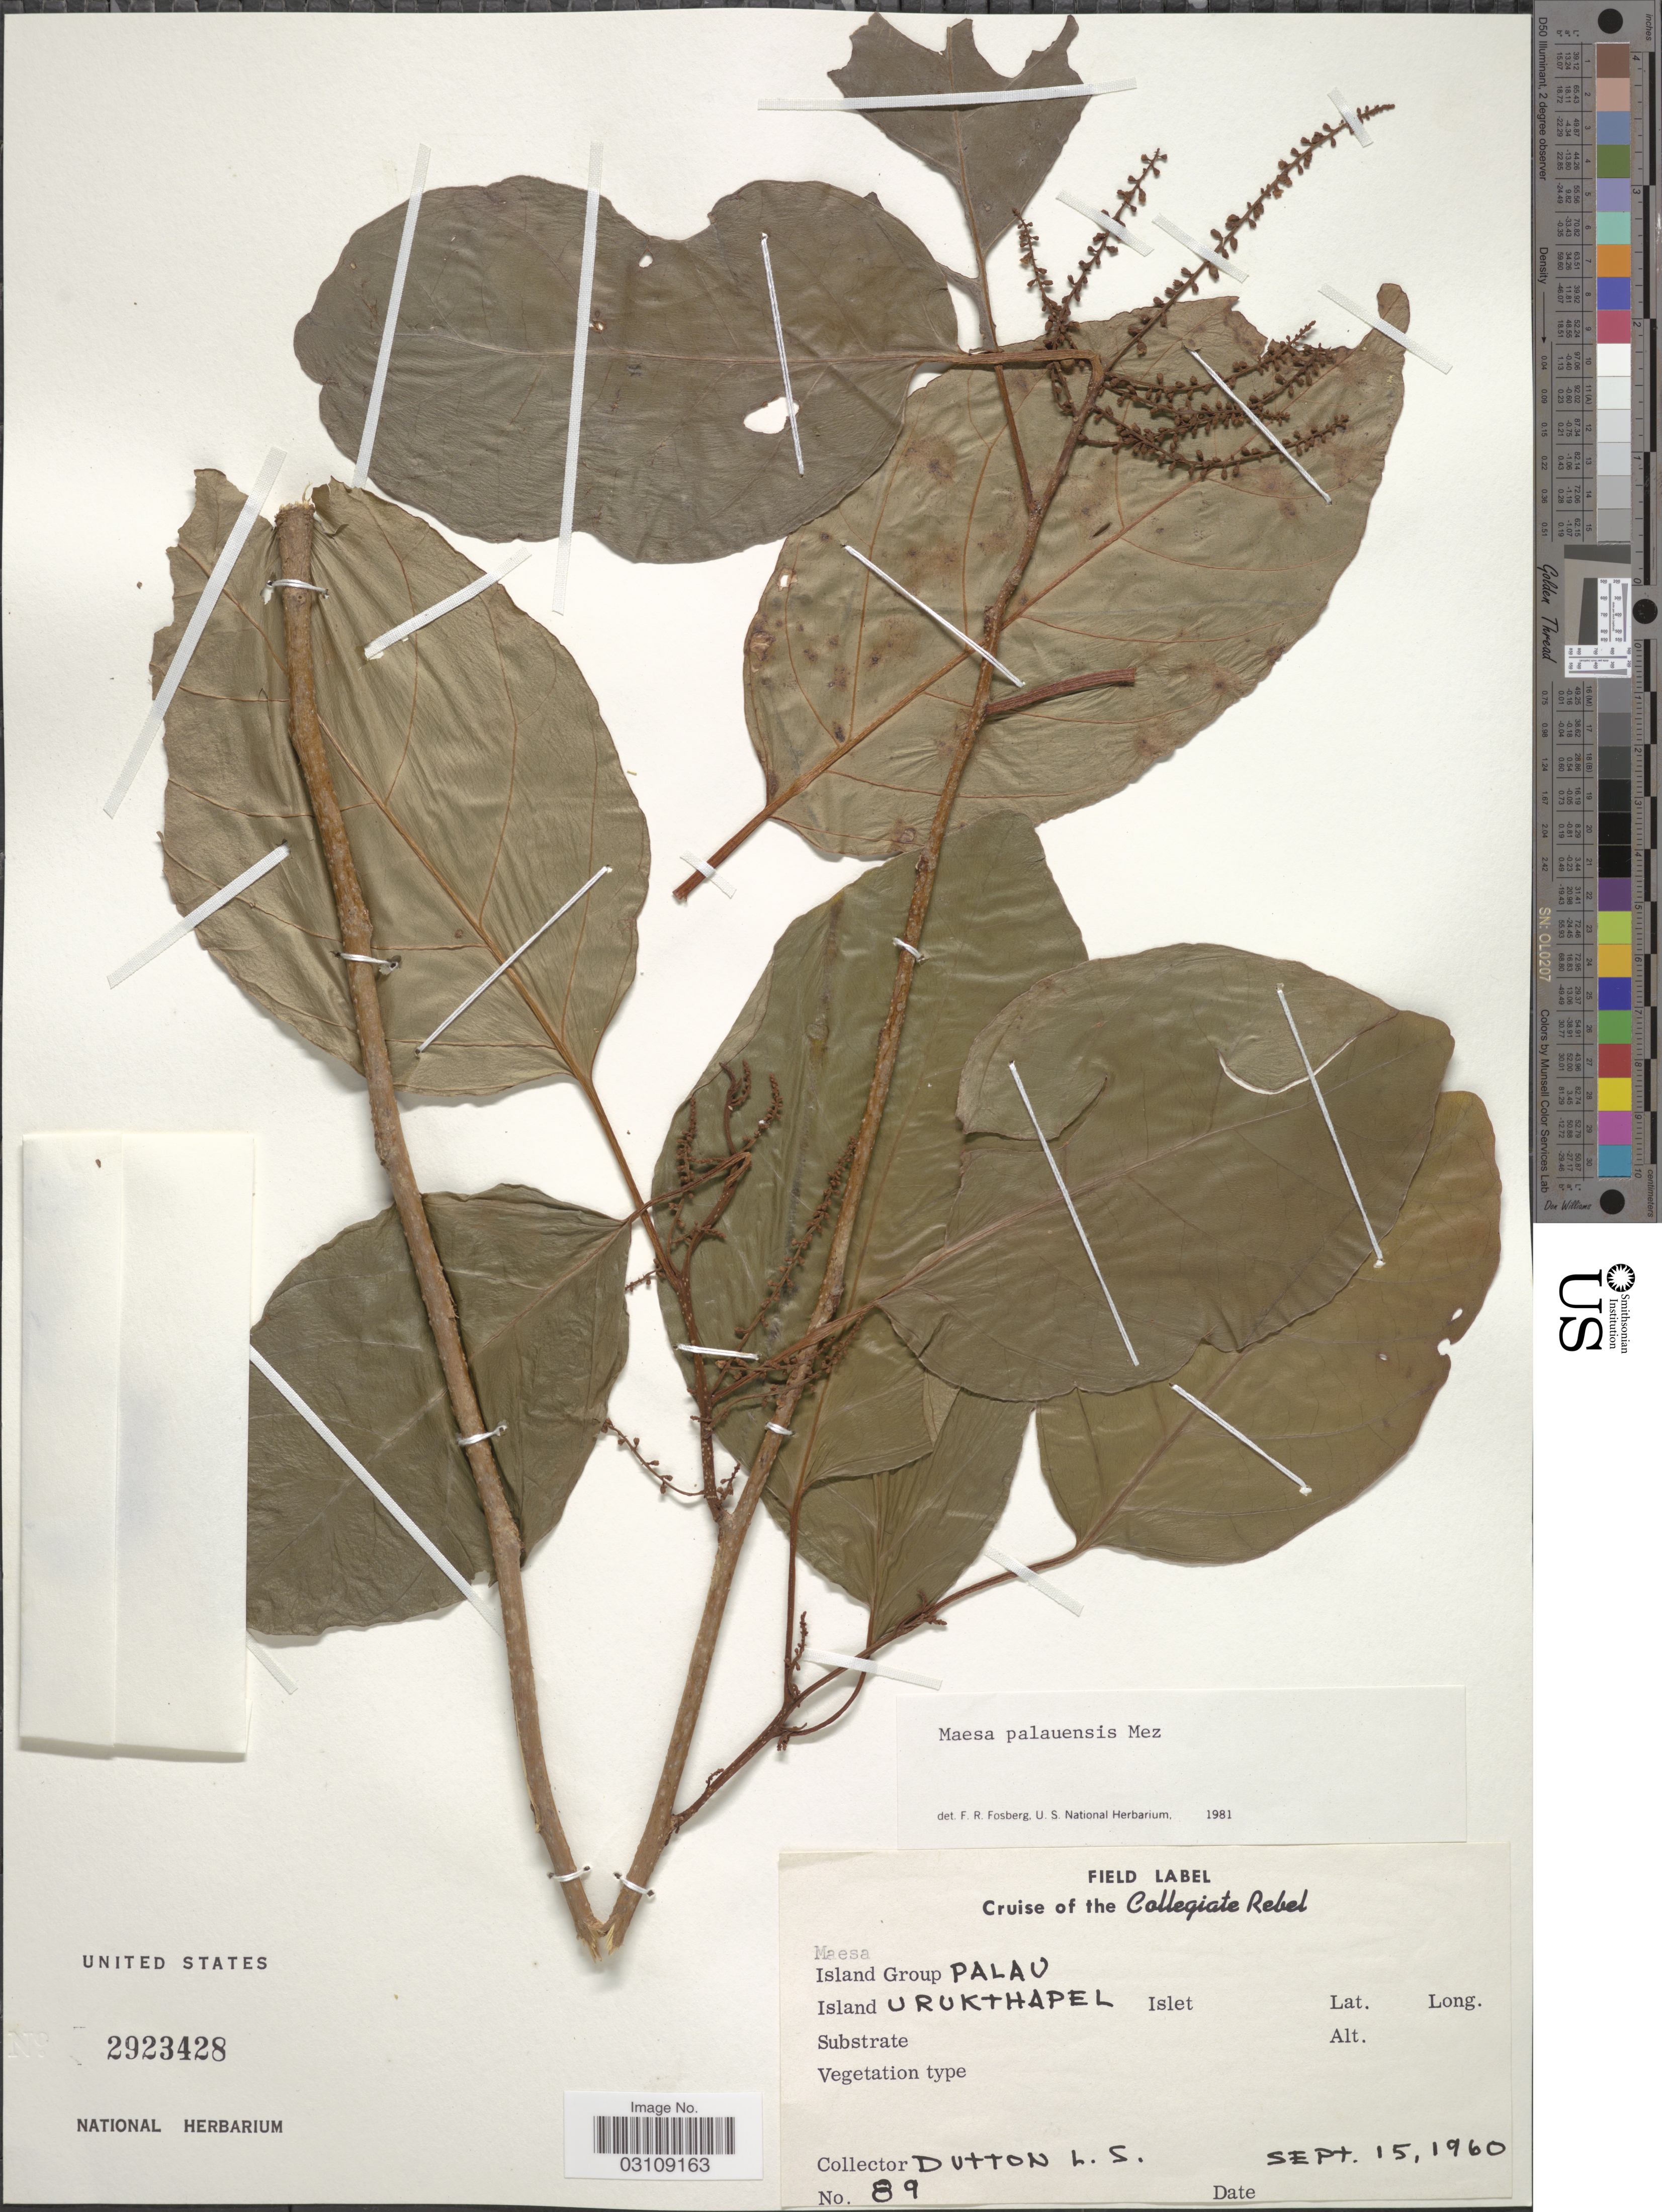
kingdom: Plantae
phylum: Tracheophyta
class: Magnoliopsida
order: Ericales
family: Primulaceae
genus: Maesa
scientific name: Maesa palauensis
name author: Mez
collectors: L. Dutton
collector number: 89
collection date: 1960-09-15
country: Palau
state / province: Koror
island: Ngeruktabel [Urukthapel]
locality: Island Group Palau, Island Urukthapel Islet.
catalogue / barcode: US 2923428